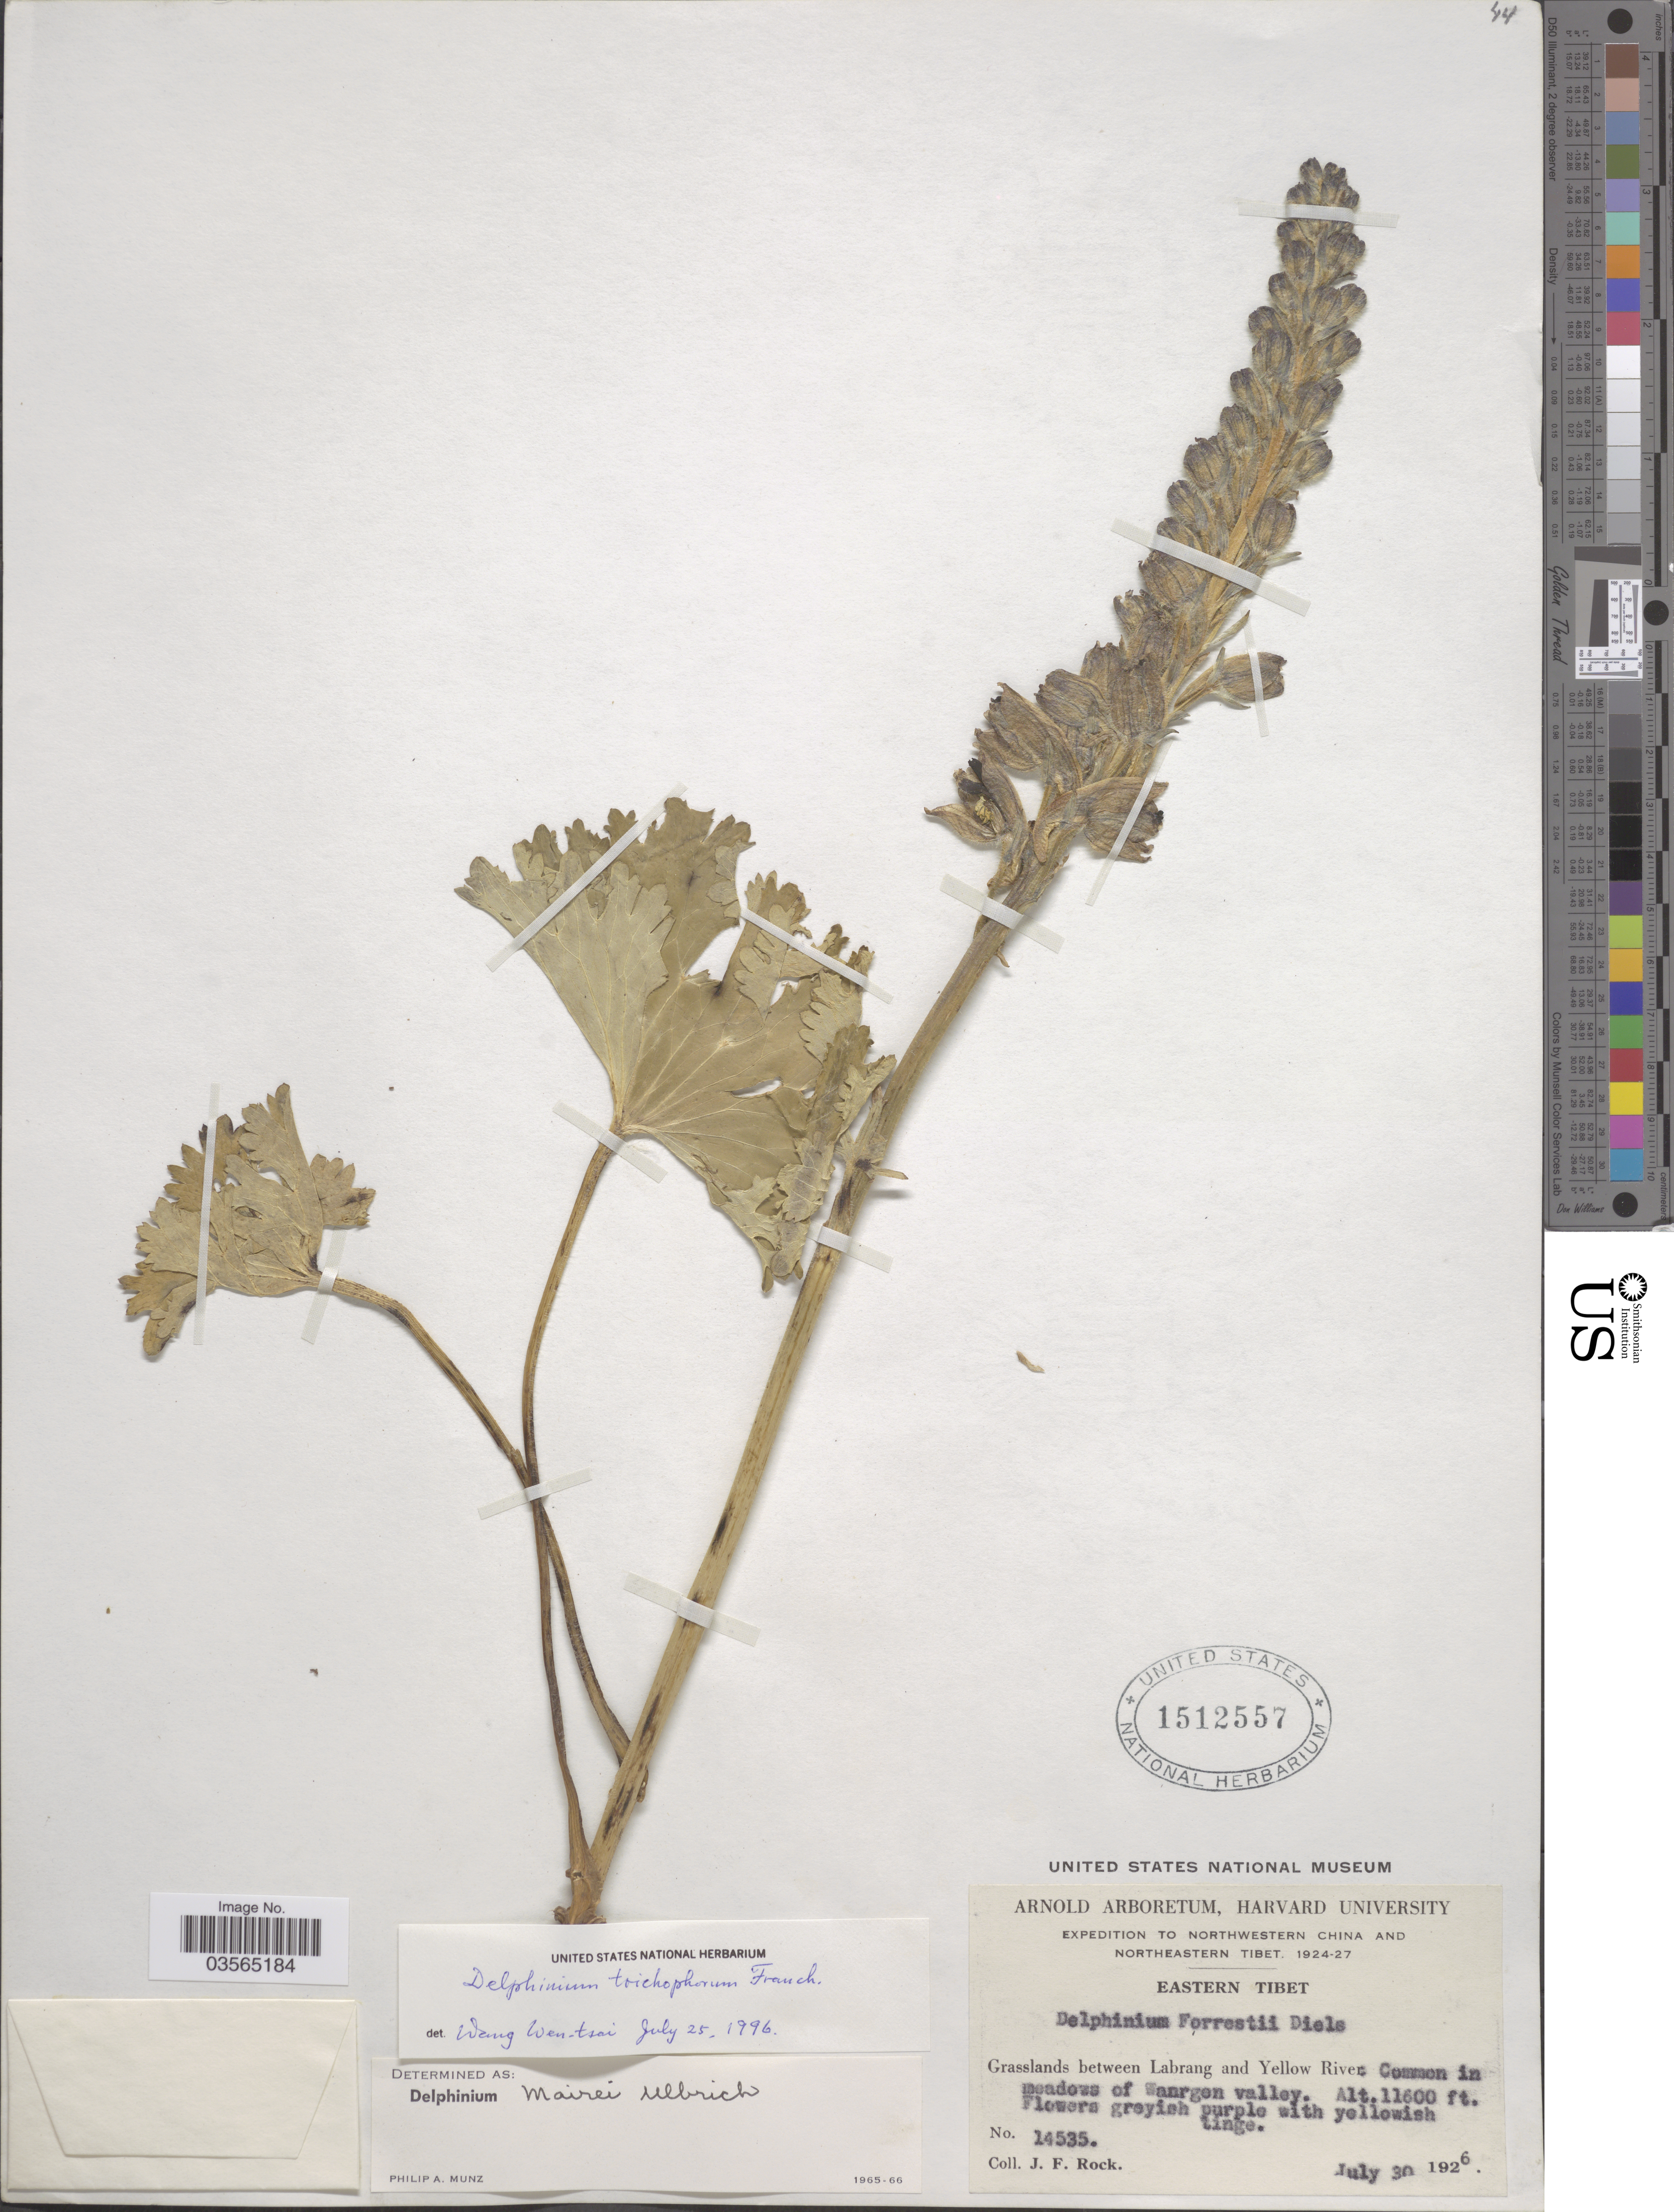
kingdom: Plantae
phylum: Tracheophyta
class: Magnoliopsida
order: Ranunculales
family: Ranunculaceae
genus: Delphinium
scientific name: Delphinium trichophorum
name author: Franch.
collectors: J. Rock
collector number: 14535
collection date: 1926-07-30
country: China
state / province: Xizang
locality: Northeastern Tibet. Eastern Tibet. Grasslands between Labrang and Yellow River: common in meadows of Wanrgen valley.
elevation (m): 3536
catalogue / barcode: US 1512557